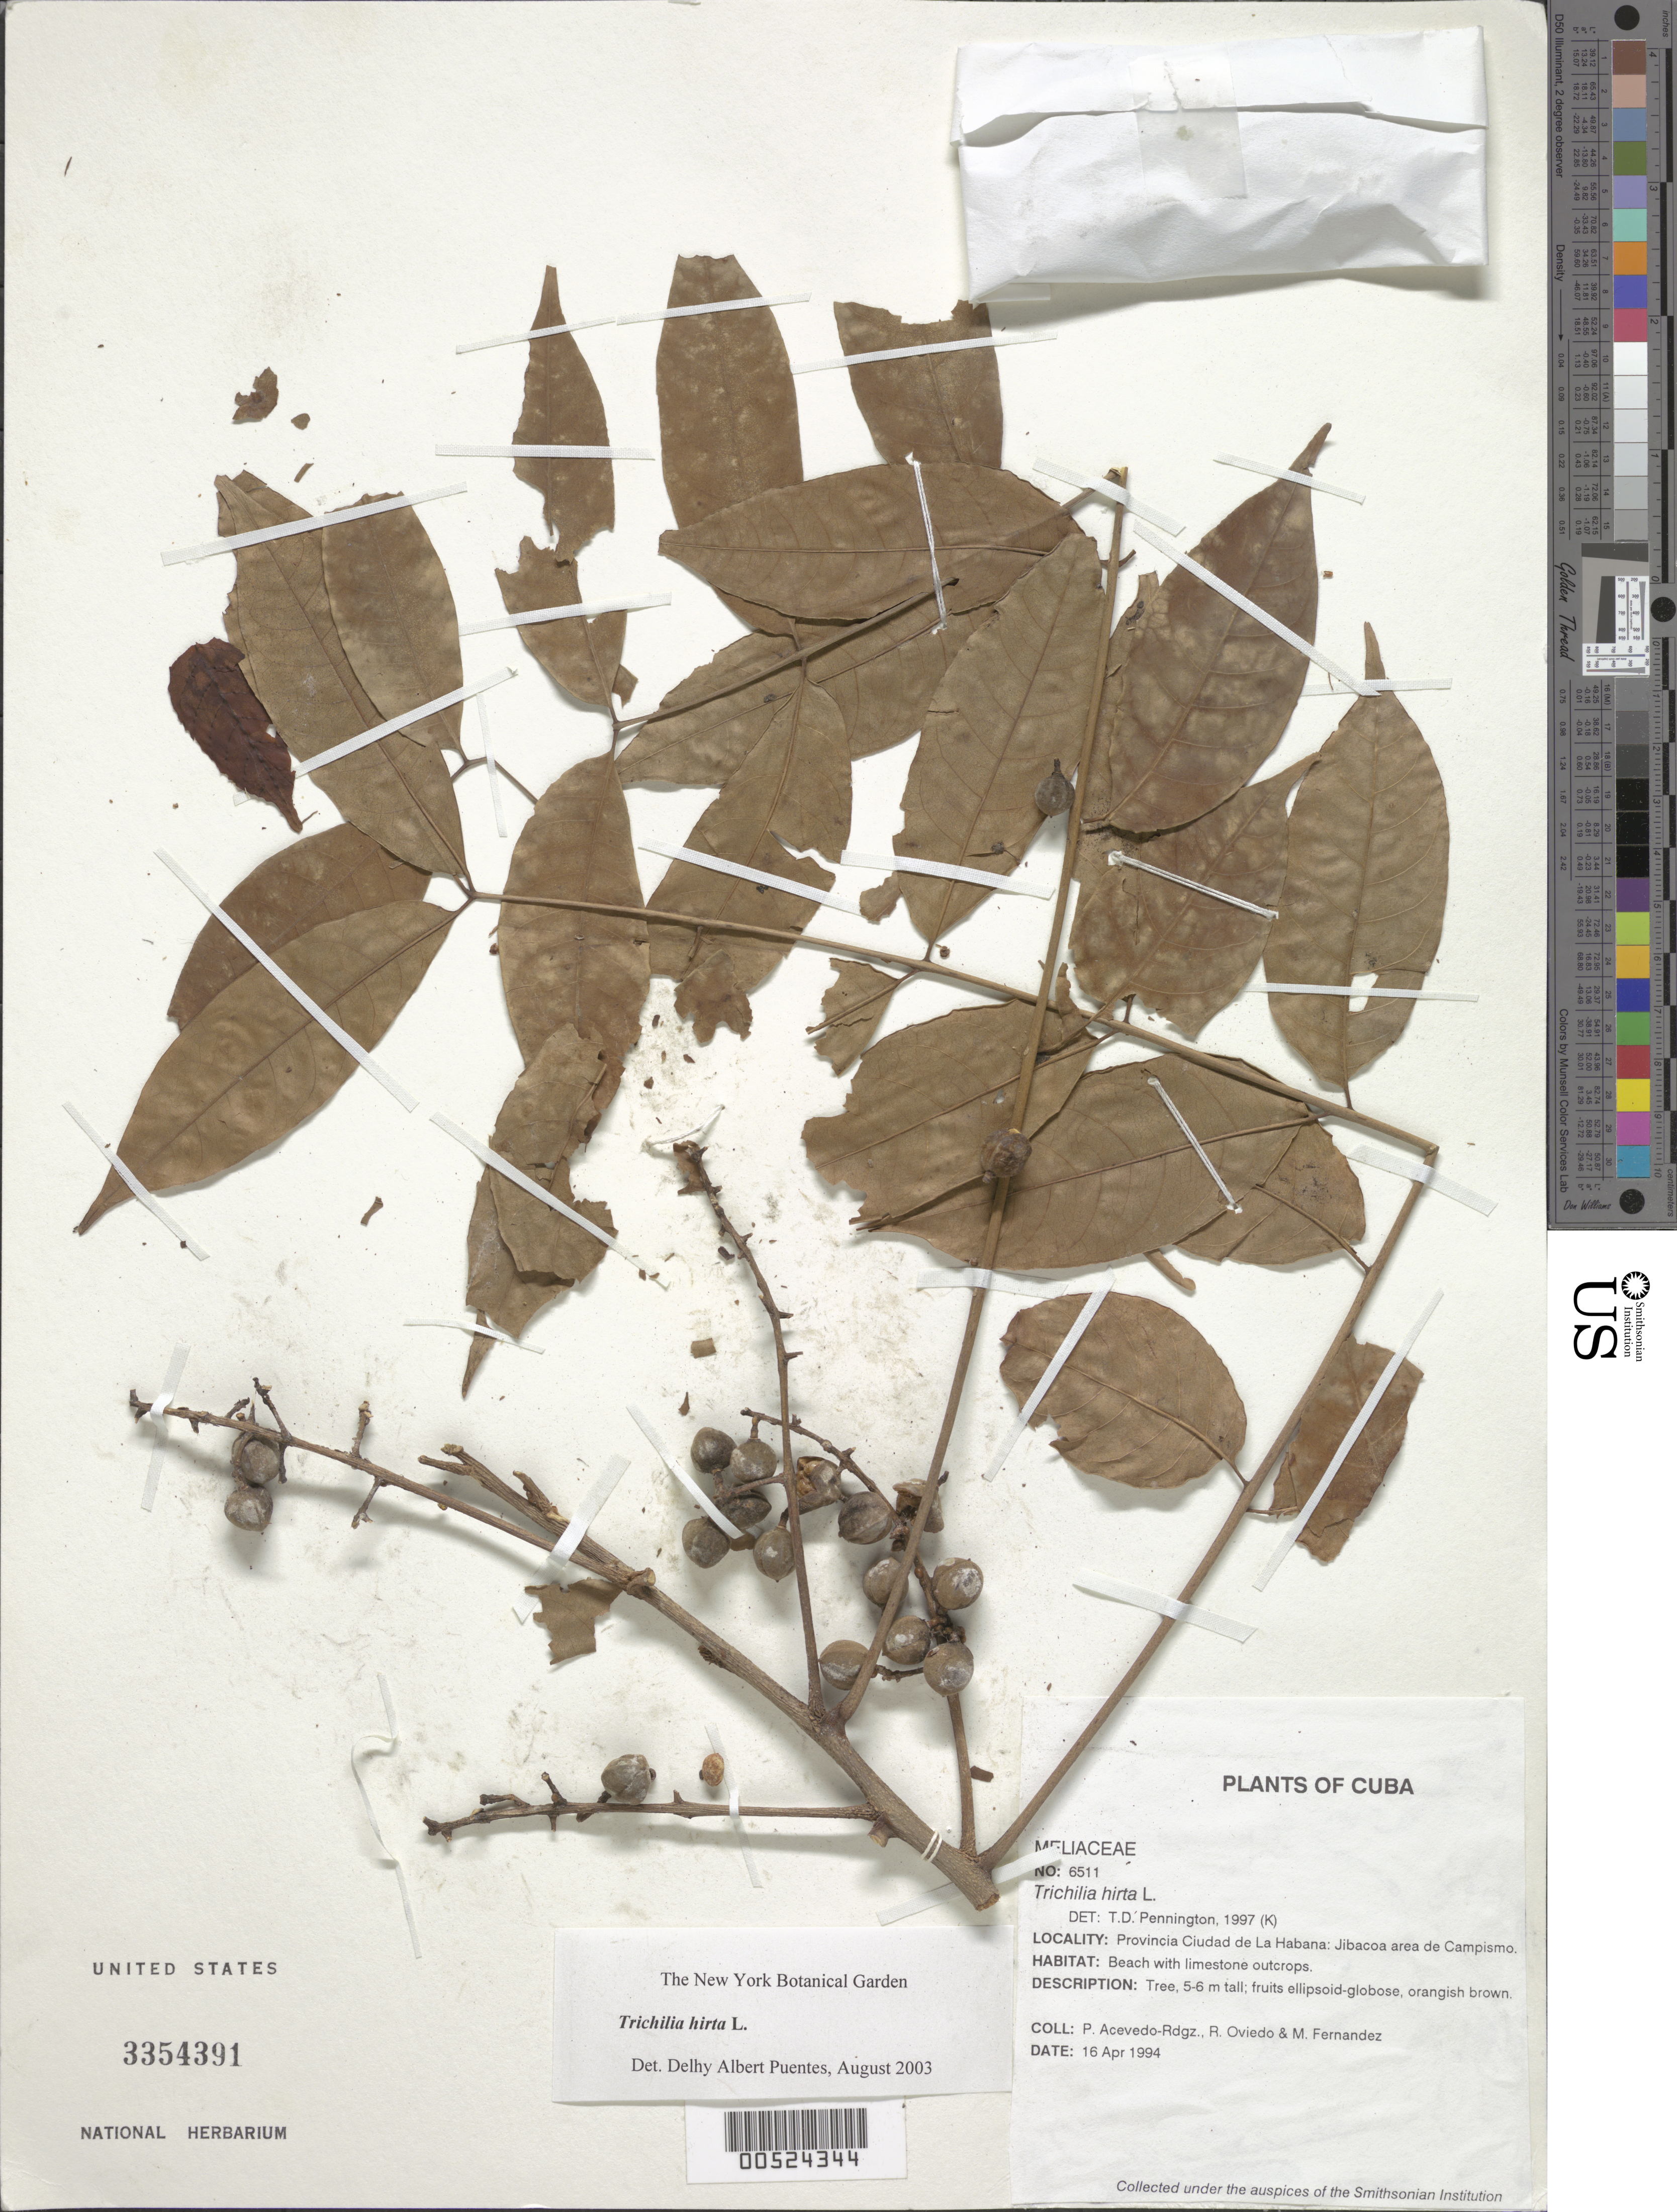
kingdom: Plantae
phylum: Tracheophyta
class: Magnoliopsida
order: Sapindales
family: Meliaceae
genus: Trichilia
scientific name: Trichilia hirta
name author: L.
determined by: Pennington, T. D., (K)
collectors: P. Acevedo-Rodr., R. Oviedo & M. Fernández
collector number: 6511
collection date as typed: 16 Apr 1994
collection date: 1994-04-16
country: Cuba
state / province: Mayabeque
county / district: Municipio Santa Cruz del Norte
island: Cuba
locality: Jibacoa area de Campismo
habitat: Beach with limestone outcrops.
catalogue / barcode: US 3354391